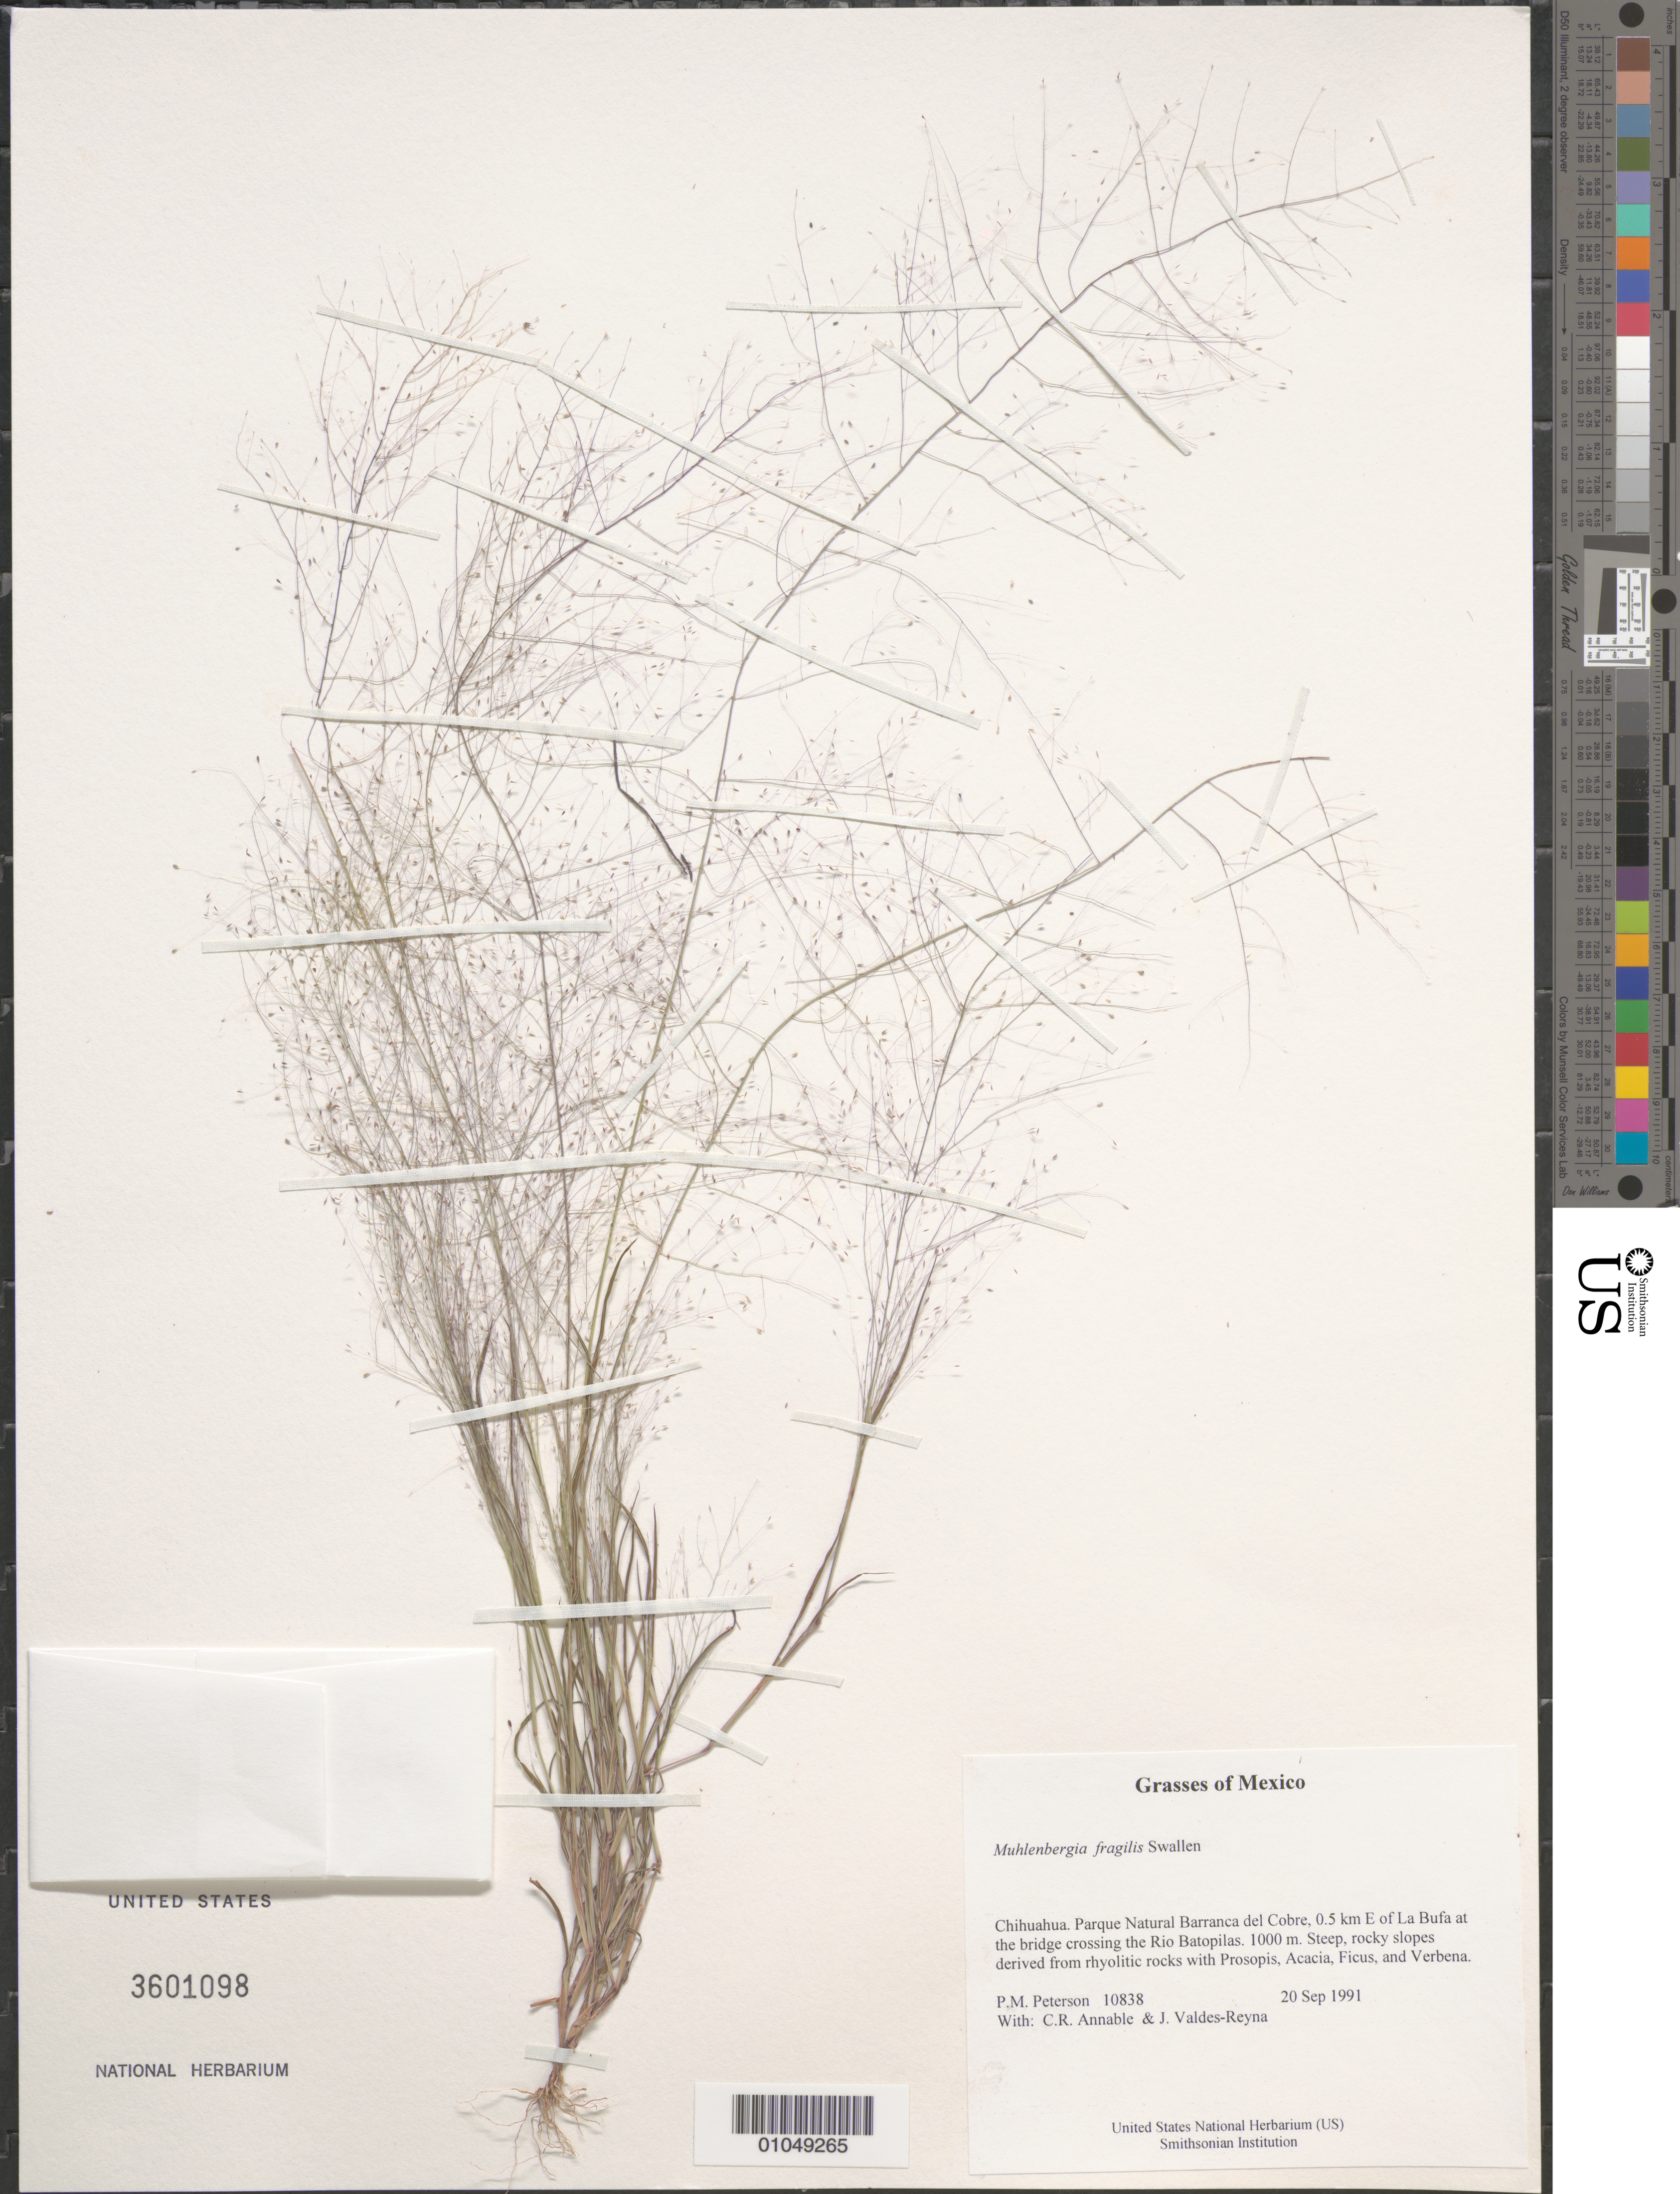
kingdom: Plantae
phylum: Tracheophyta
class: Liliopsida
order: Poales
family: Poaceae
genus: Muhlenbergia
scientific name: Muhlenbergia fragilis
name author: Swallen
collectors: P. M. Peterson, C. R. Annable & J. Valdés-Reyna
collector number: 10838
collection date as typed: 20 Sep 1991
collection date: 1991-09-20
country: Mexico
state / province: Chihuahua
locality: Parque Natural Barranca del Cobre, 0.5 km E of La Bufa at the bridge crossing the Rio Batopilas.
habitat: Steep, rocky slopes derived from rhyolitic rocks with Prosopis, Acacia, Ficus, and Verbena.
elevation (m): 1000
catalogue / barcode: US 3601098